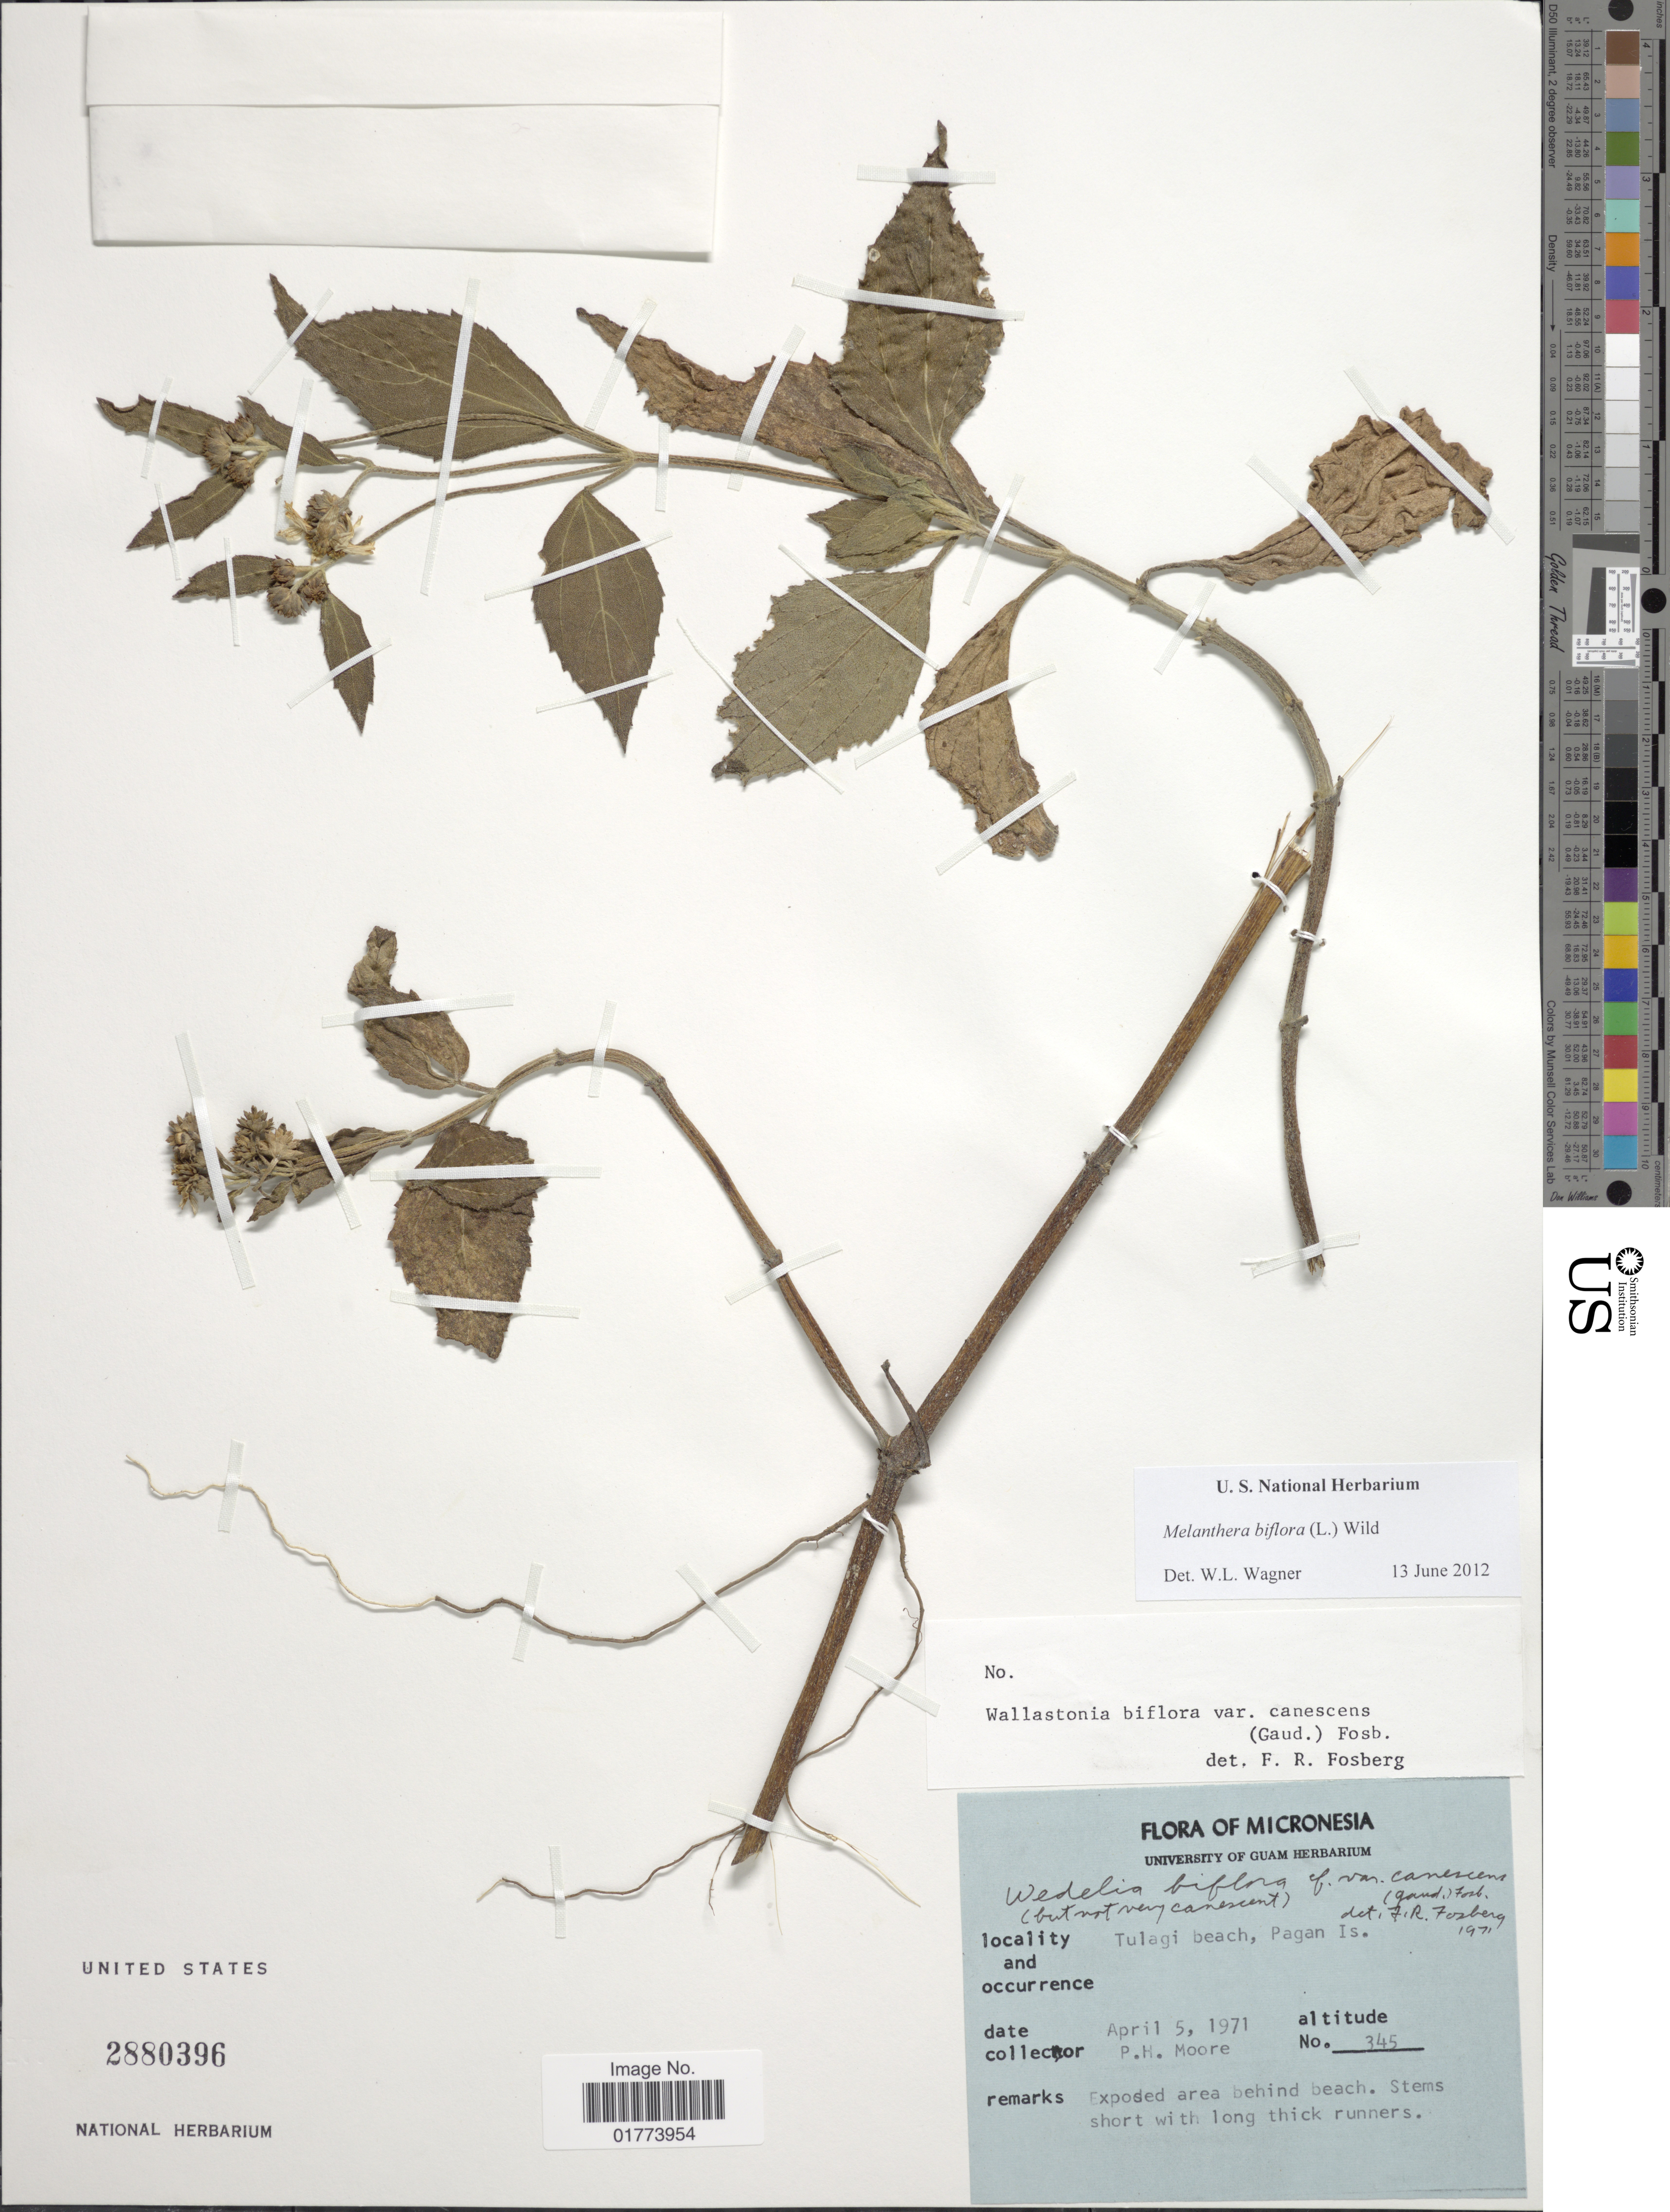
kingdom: Plantae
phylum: Tracheophyta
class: Magnoliopsida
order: Asterales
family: Asteraceae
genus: Wollastonia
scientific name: Wollastonia uniflora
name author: (Willd.) Orchard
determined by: Wagner, W. L., (BOT), Smithsonian Institution - National Museum of Natural History (UNITED STATES)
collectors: P. H. Moore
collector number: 345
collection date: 1971-04-05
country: Northern Mariana Islands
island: Pagan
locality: Tulagi Beach, Pagan Is.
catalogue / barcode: US 2880396